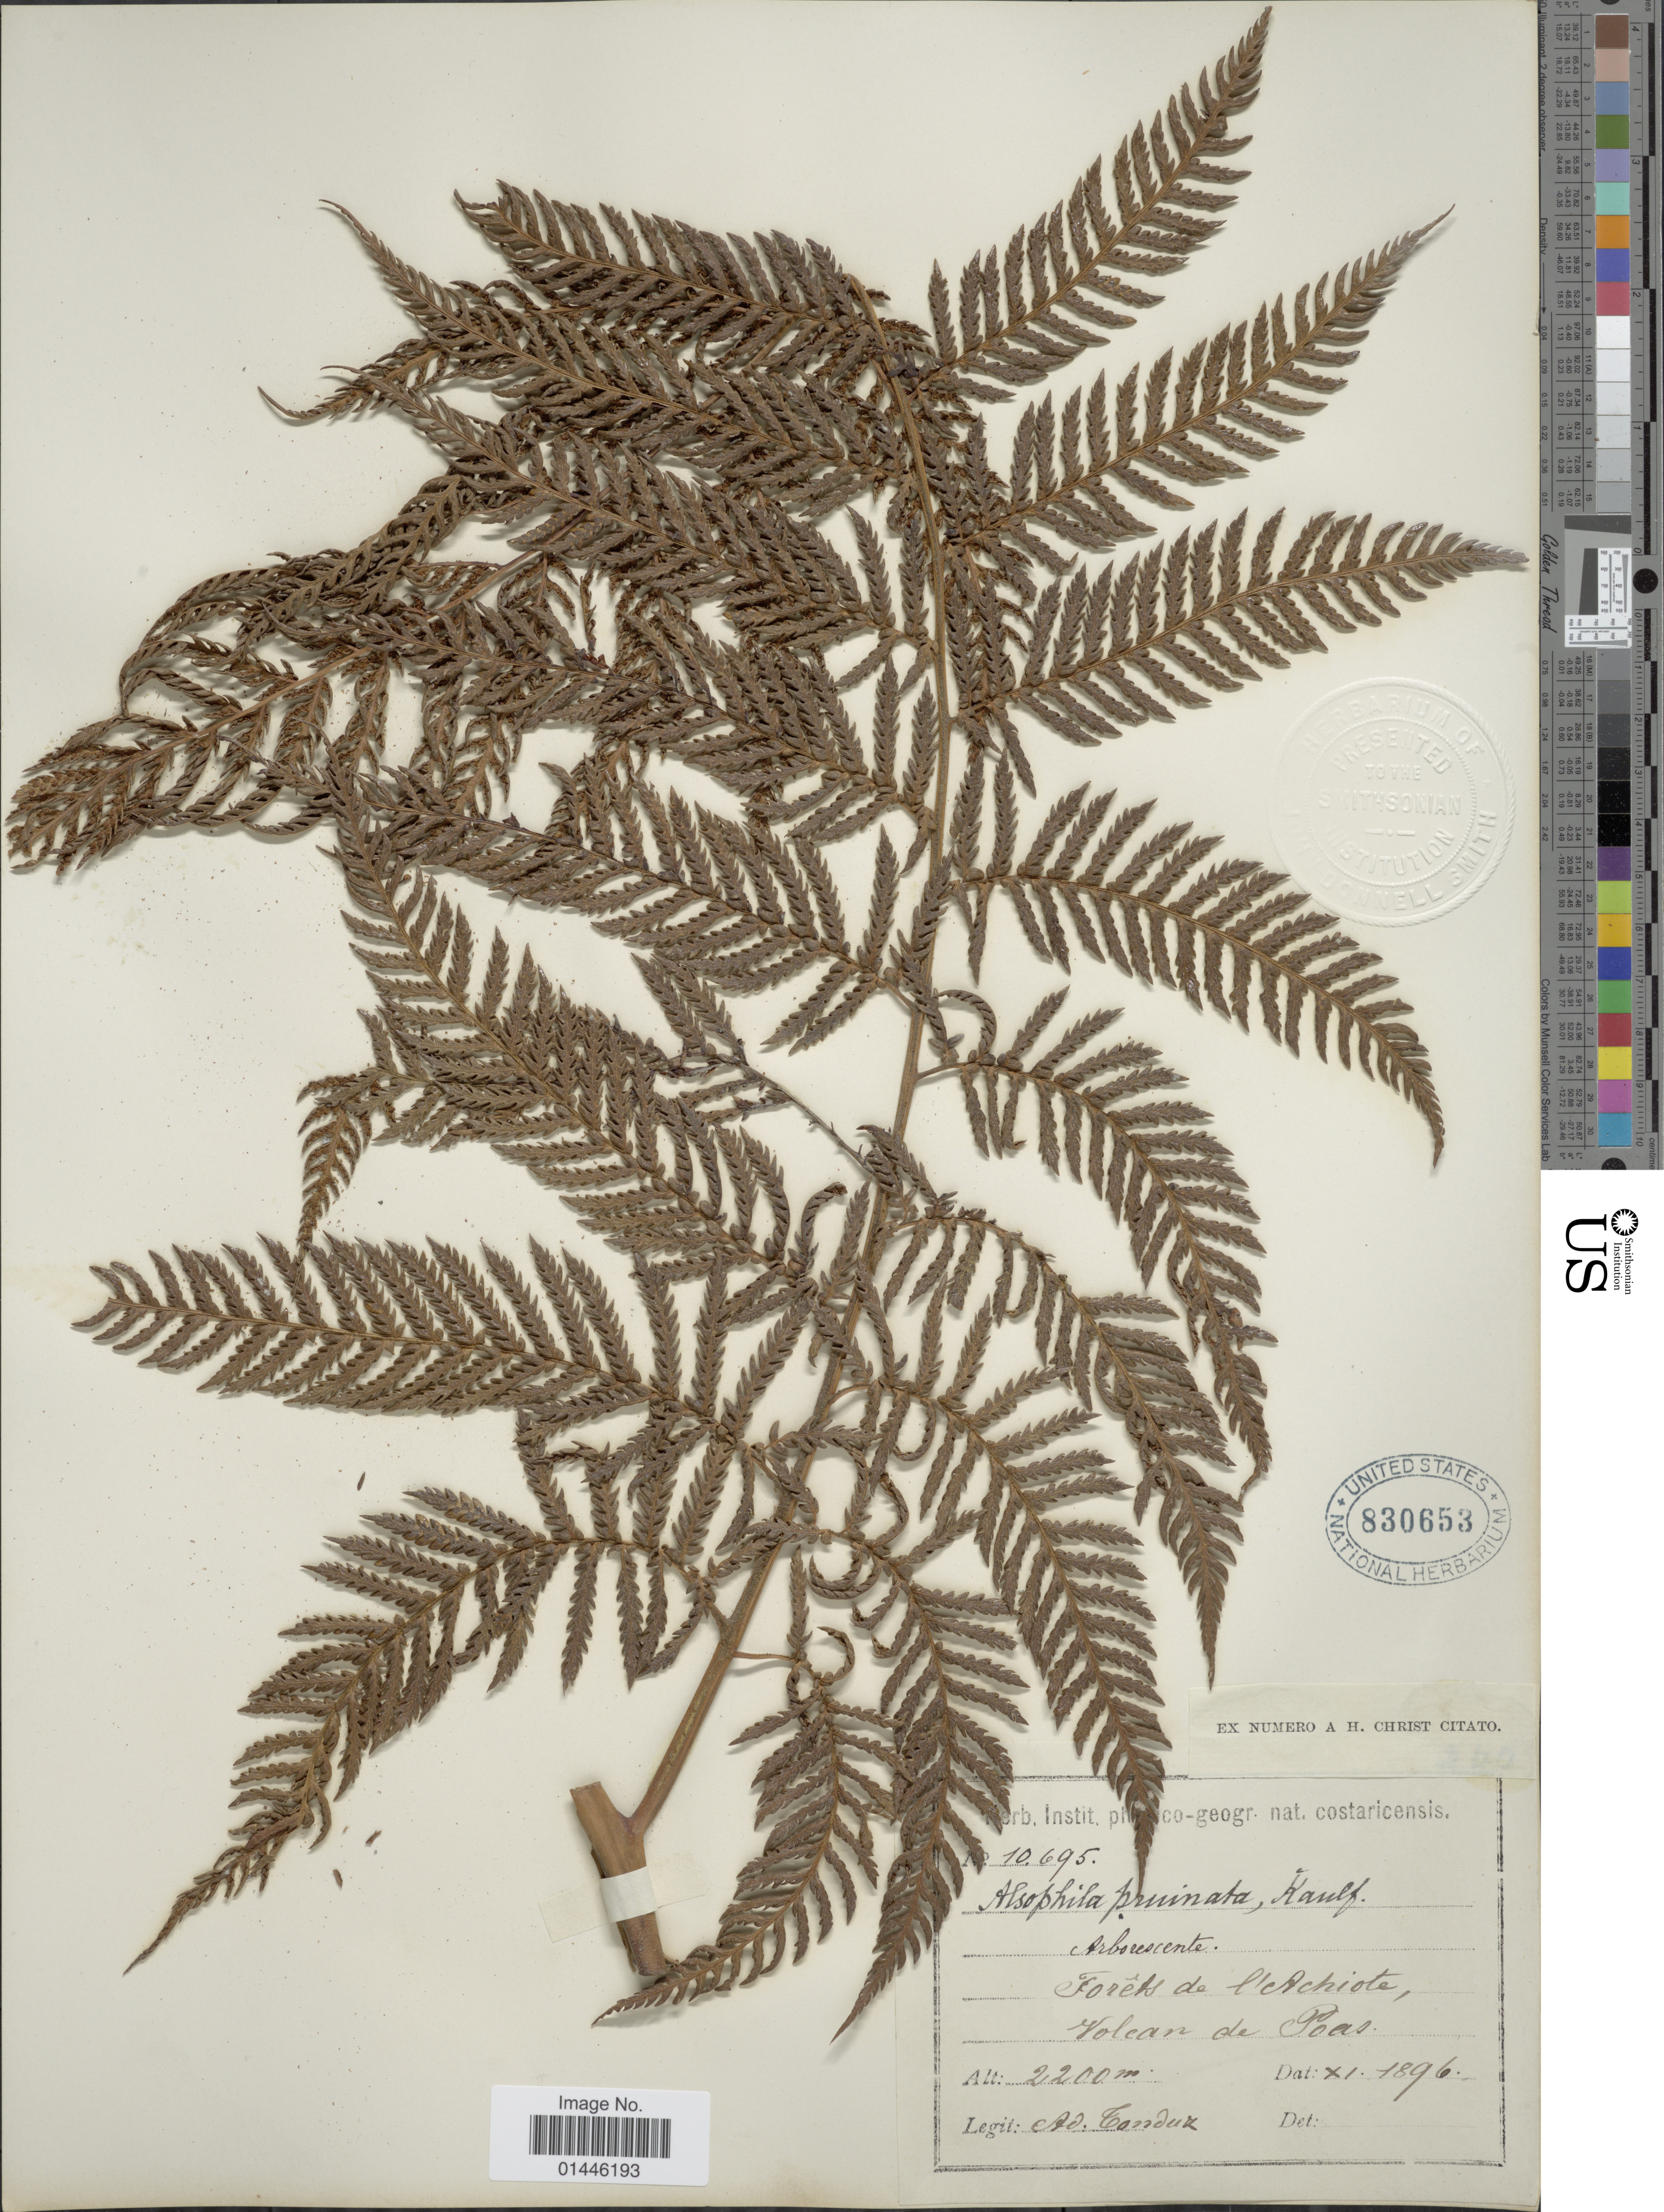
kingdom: Plantae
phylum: Tracheophyta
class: Polypodiopsida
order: Cyatheales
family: Dicksoniaceae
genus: Lophosoria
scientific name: Lophosoria quadripinnata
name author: (J.F. Gmel.) C. Chr.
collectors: A. Tonduz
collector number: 10695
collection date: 1896-11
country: Costa Rica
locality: Volcan de Poas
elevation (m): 2200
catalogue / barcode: US 830653